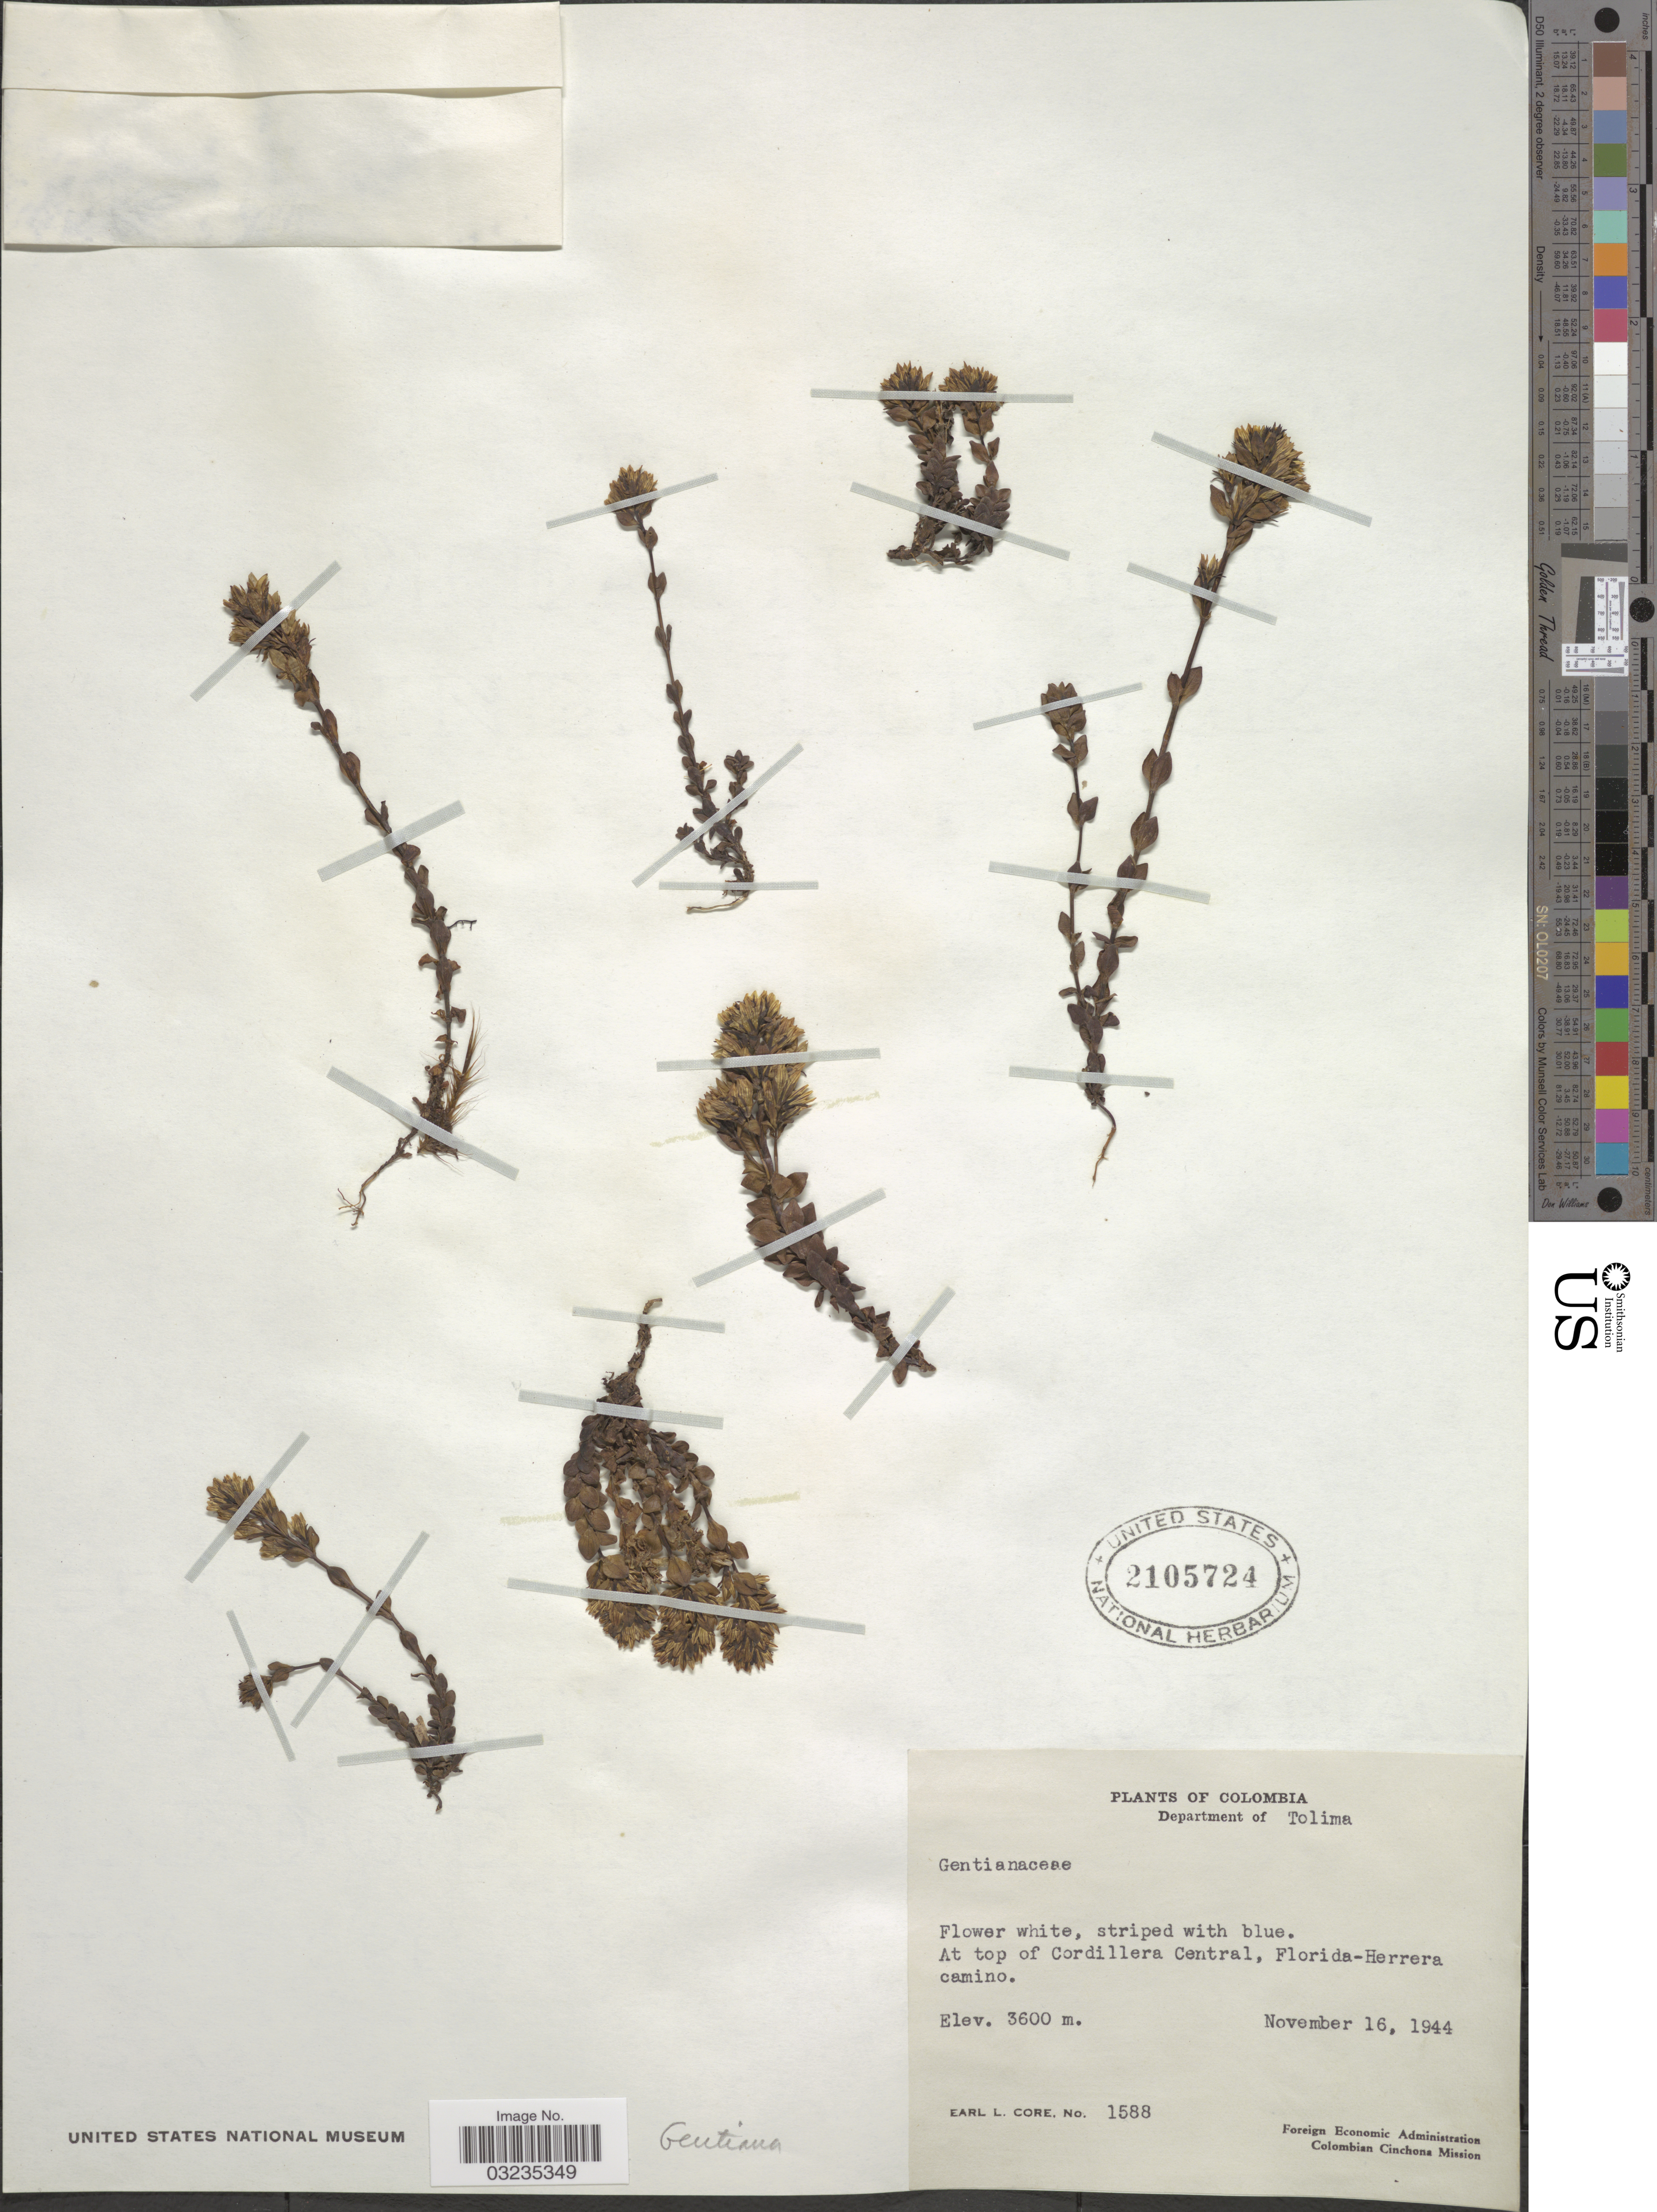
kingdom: Plantae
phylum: Tracheophyta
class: Magnoliopsida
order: Gentianales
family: Gentianaceae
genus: Gentiana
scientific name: Gentiana sp.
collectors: E. L. Core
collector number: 1588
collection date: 1944-11-16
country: Colombia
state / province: Tolima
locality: Department of Tolima. At top of Cordillera Central, Florida-Herrera camino.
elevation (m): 3600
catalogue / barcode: US 2105724